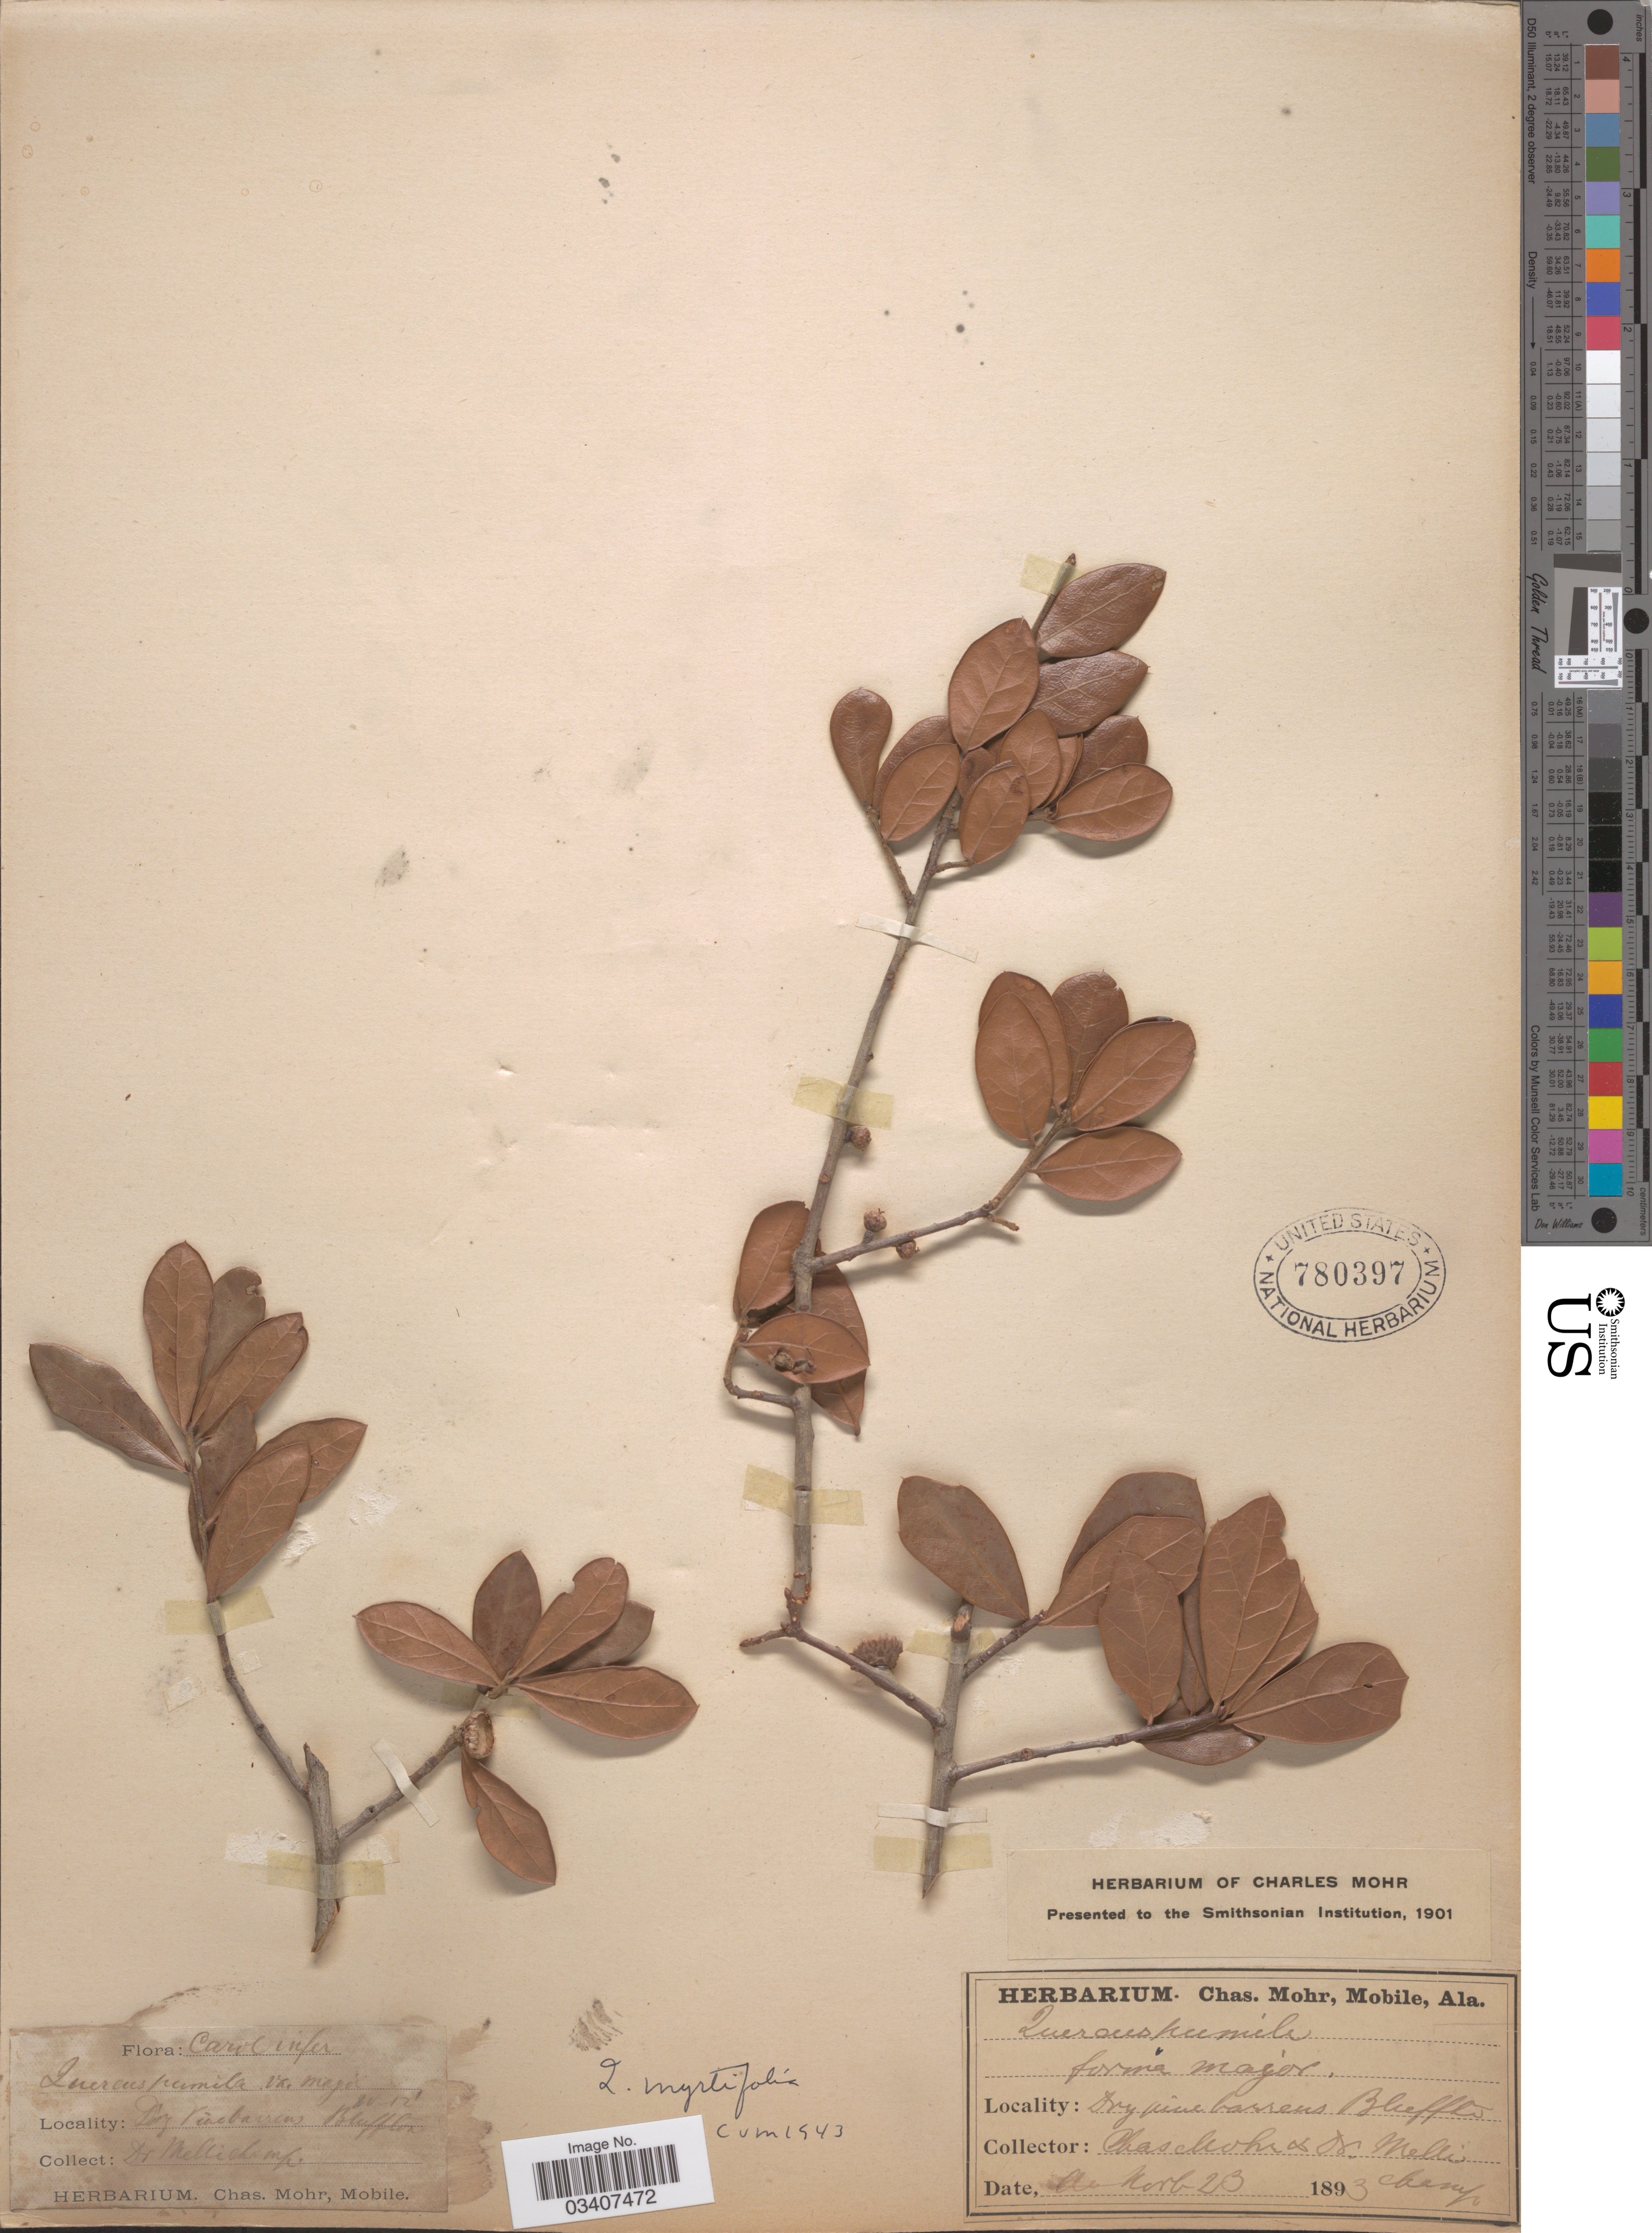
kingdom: Plantae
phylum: Tracheophyta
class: Magnoliopsida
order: Fagales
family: Fagaceae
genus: Quercus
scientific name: Quercus myrtifolia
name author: Willd.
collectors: Mohr, C. T. (herbarium) & -. Mellichamp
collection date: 1893-11-23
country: United States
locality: Dry pine barrens Bluffton.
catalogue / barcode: US 780397